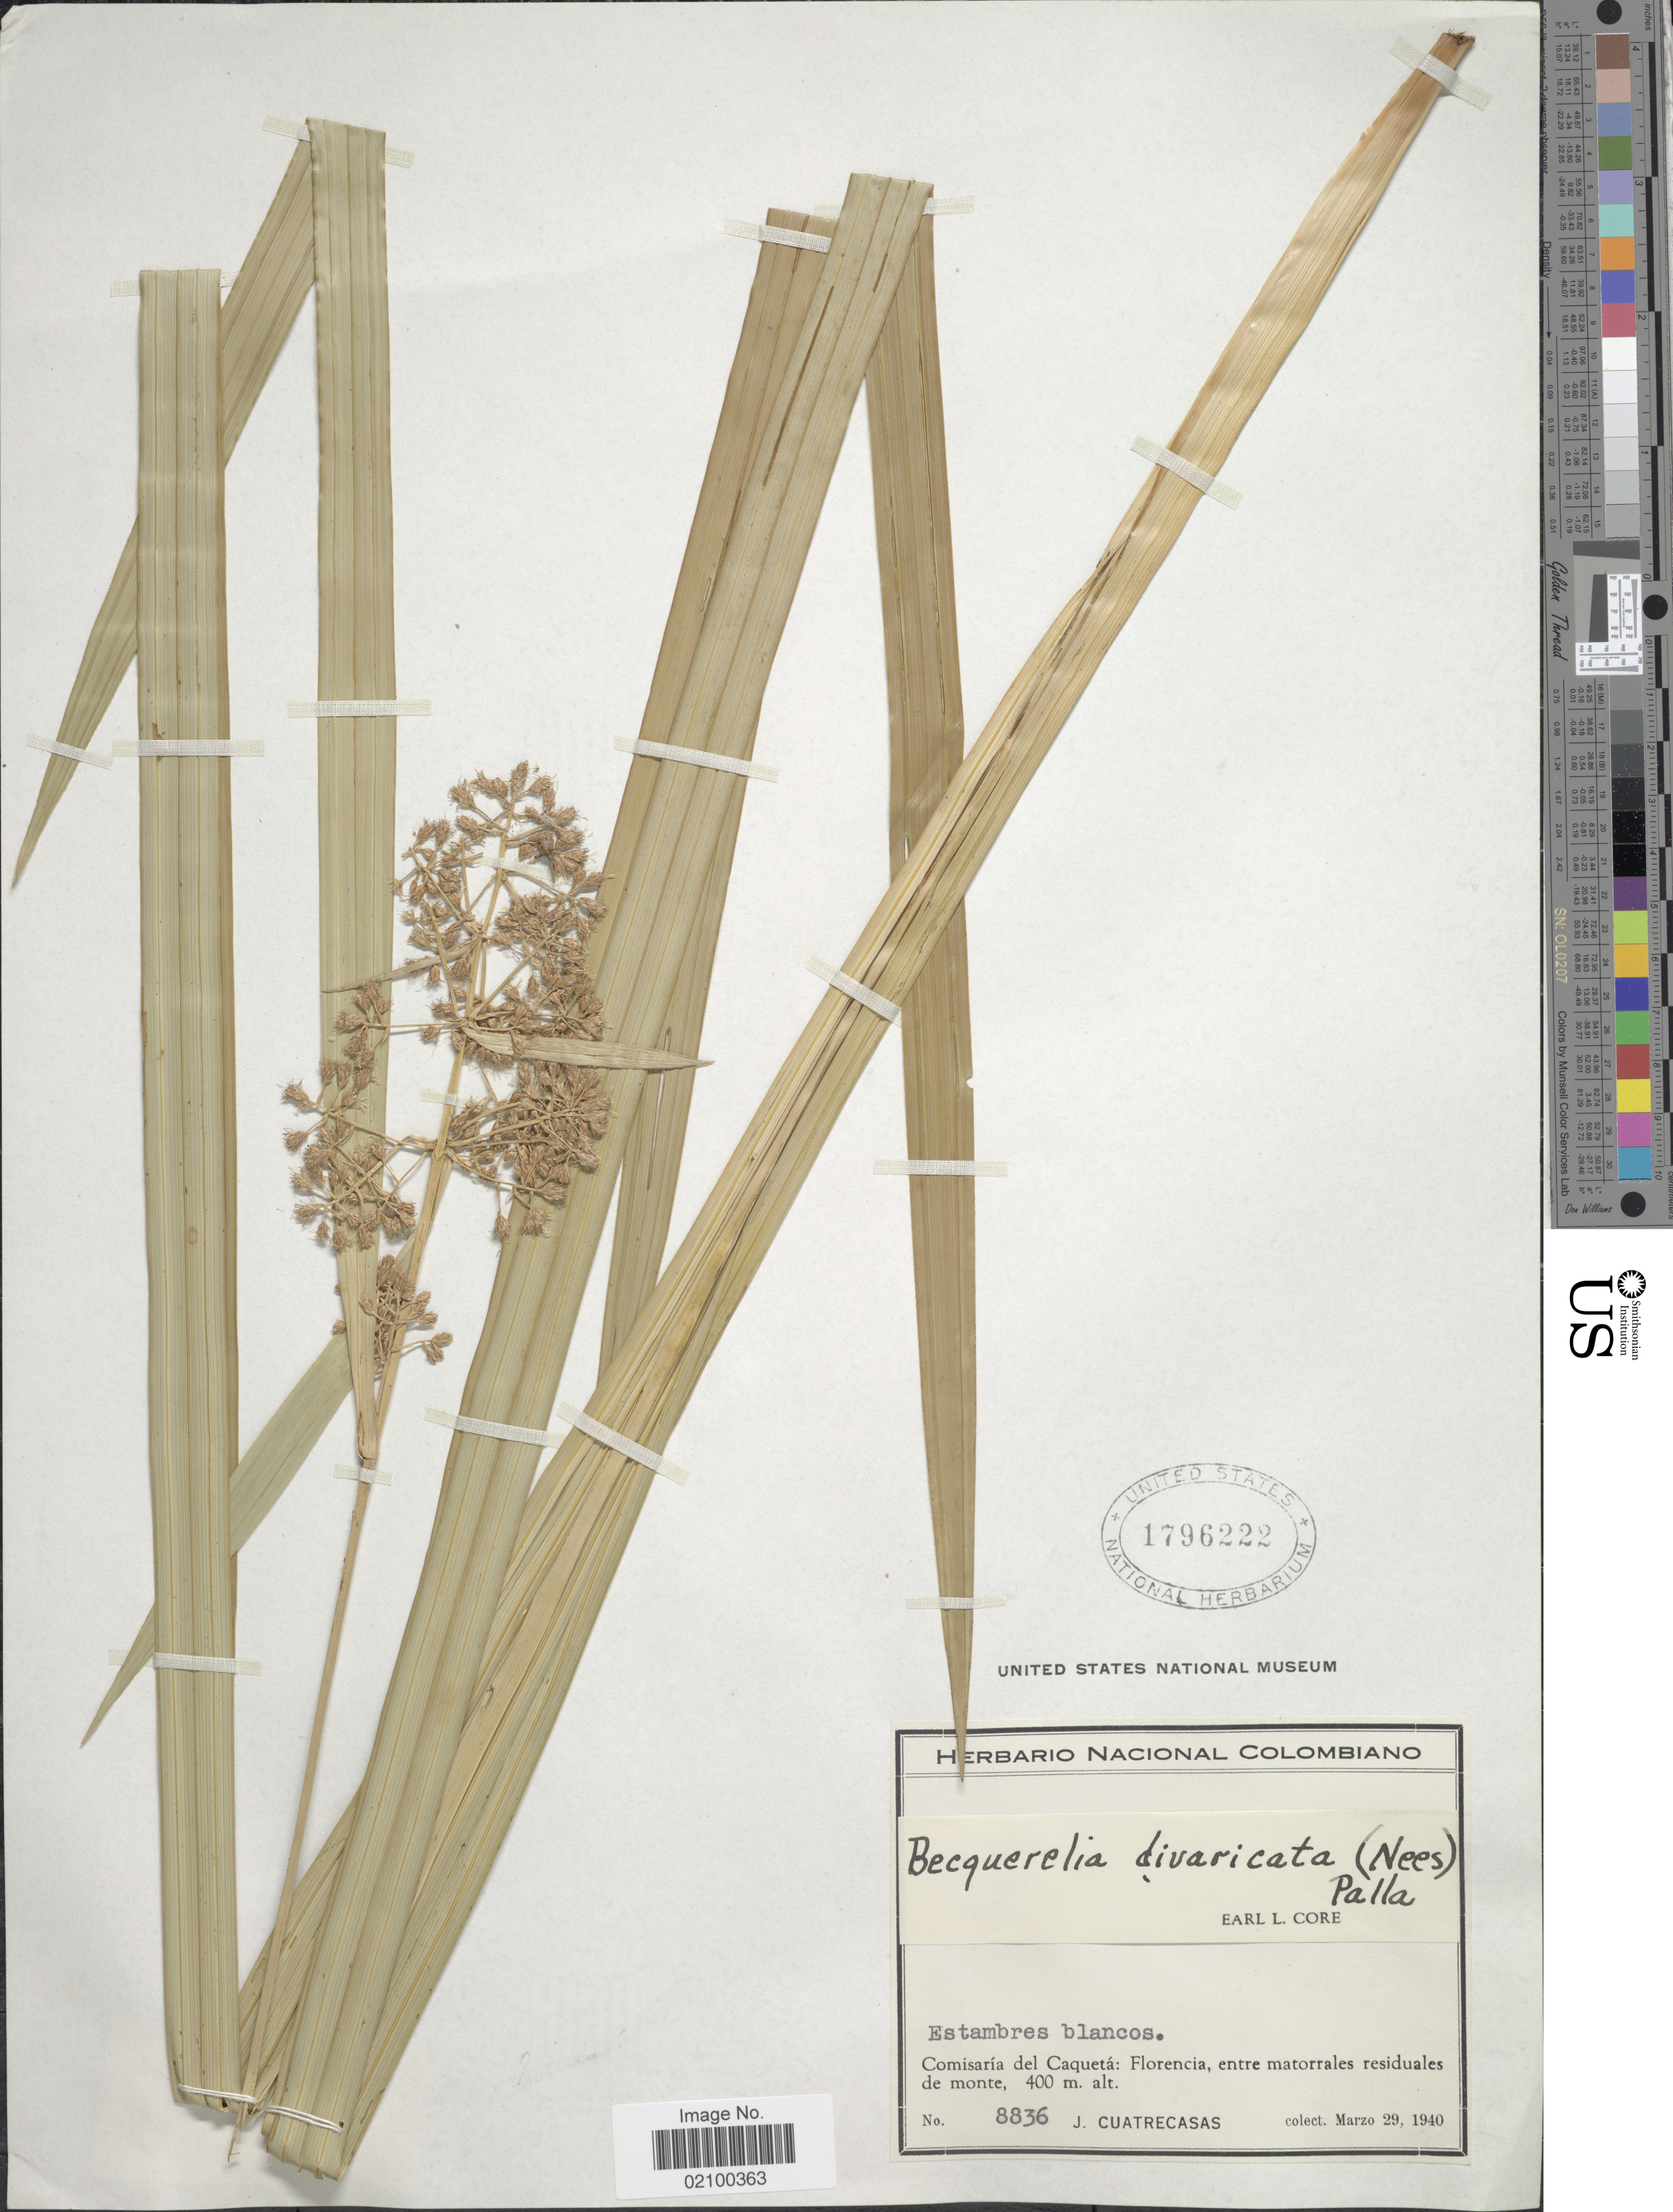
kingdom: Plantae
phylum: Tracheophyta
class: Liliopsida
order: Poales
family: Cyperaceae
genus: Becquerelia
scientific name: Becquerelia sp.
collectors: J. Cuatrecasas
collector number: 8836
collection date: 1940-03-29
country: Colombia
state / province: Caquetá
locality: Florencia, entre matorrales residuales de monte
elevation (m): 400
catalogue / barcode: US 1796222